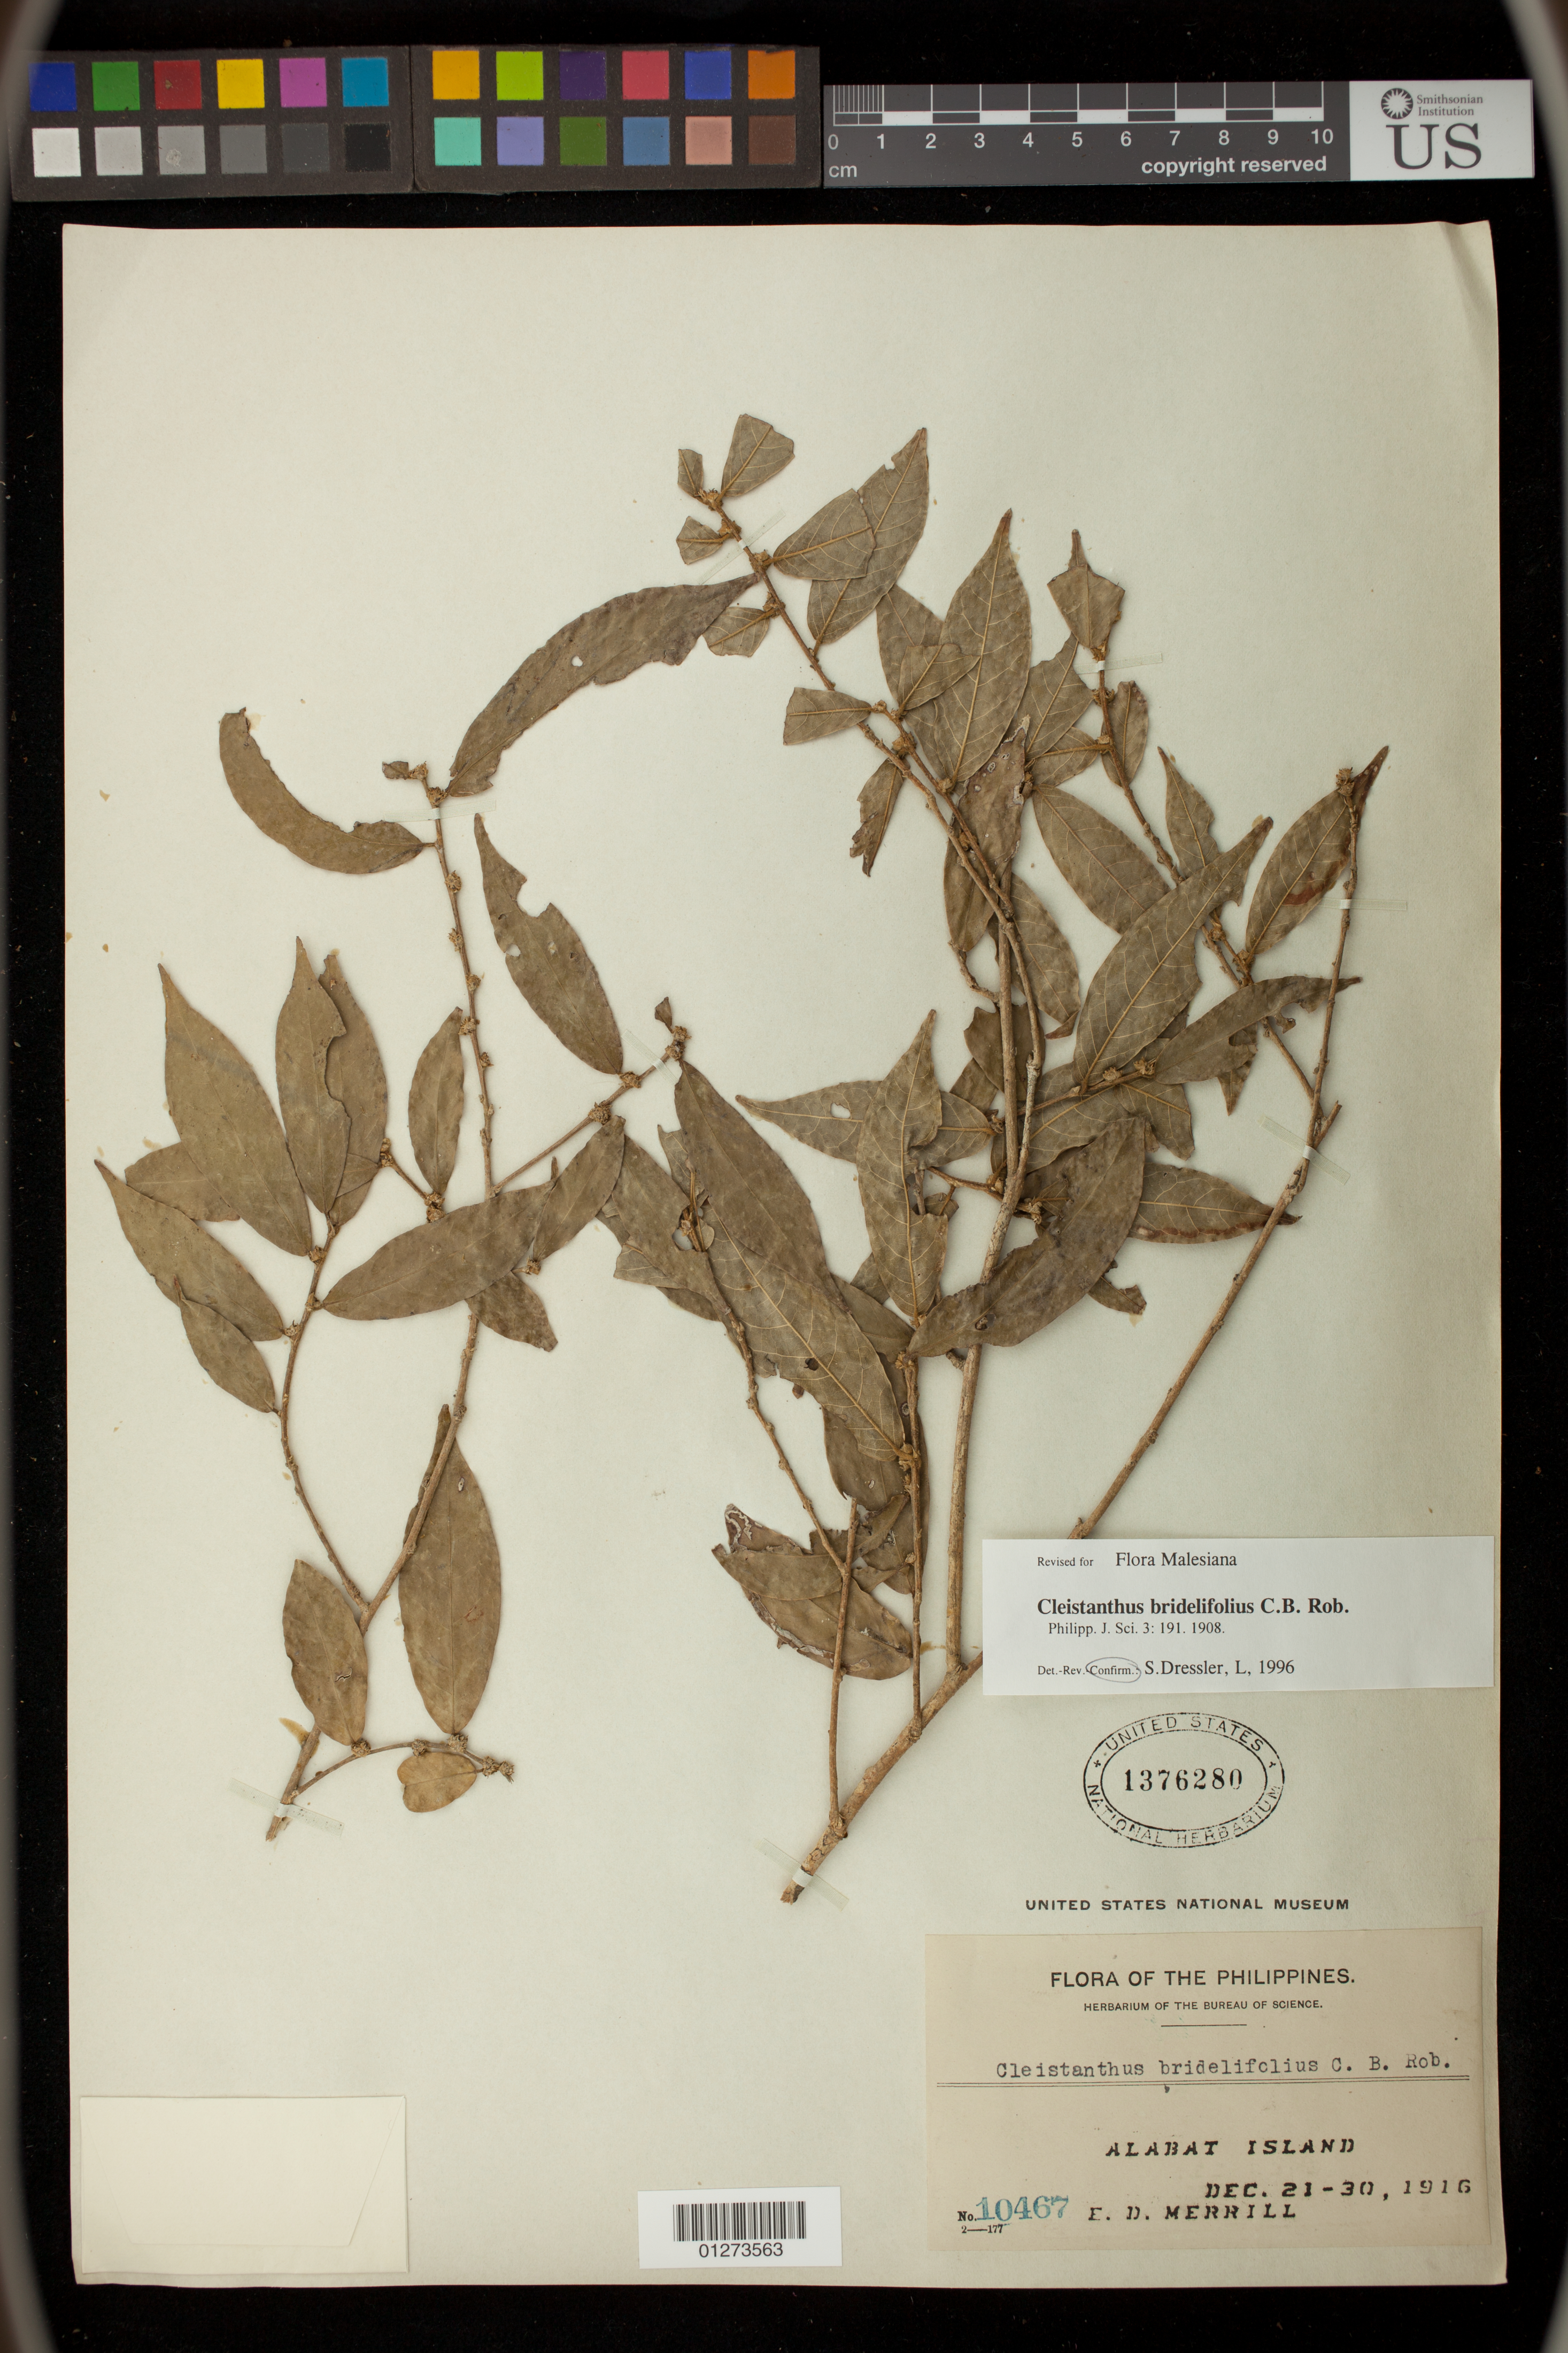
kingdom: Plantae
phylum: Tracheophyta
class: Magnoliopsida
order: Malpighiales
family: Phyllanthaceae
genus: Cleistanthus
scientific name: Cleistanthus brideliifolius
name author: C.B. Rob.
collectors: E. Merrill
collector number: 10467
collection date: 1916-12-21/1916-12-30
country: Philippines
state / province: Calabarzon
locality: Alabat Island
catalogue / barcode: US 1376280